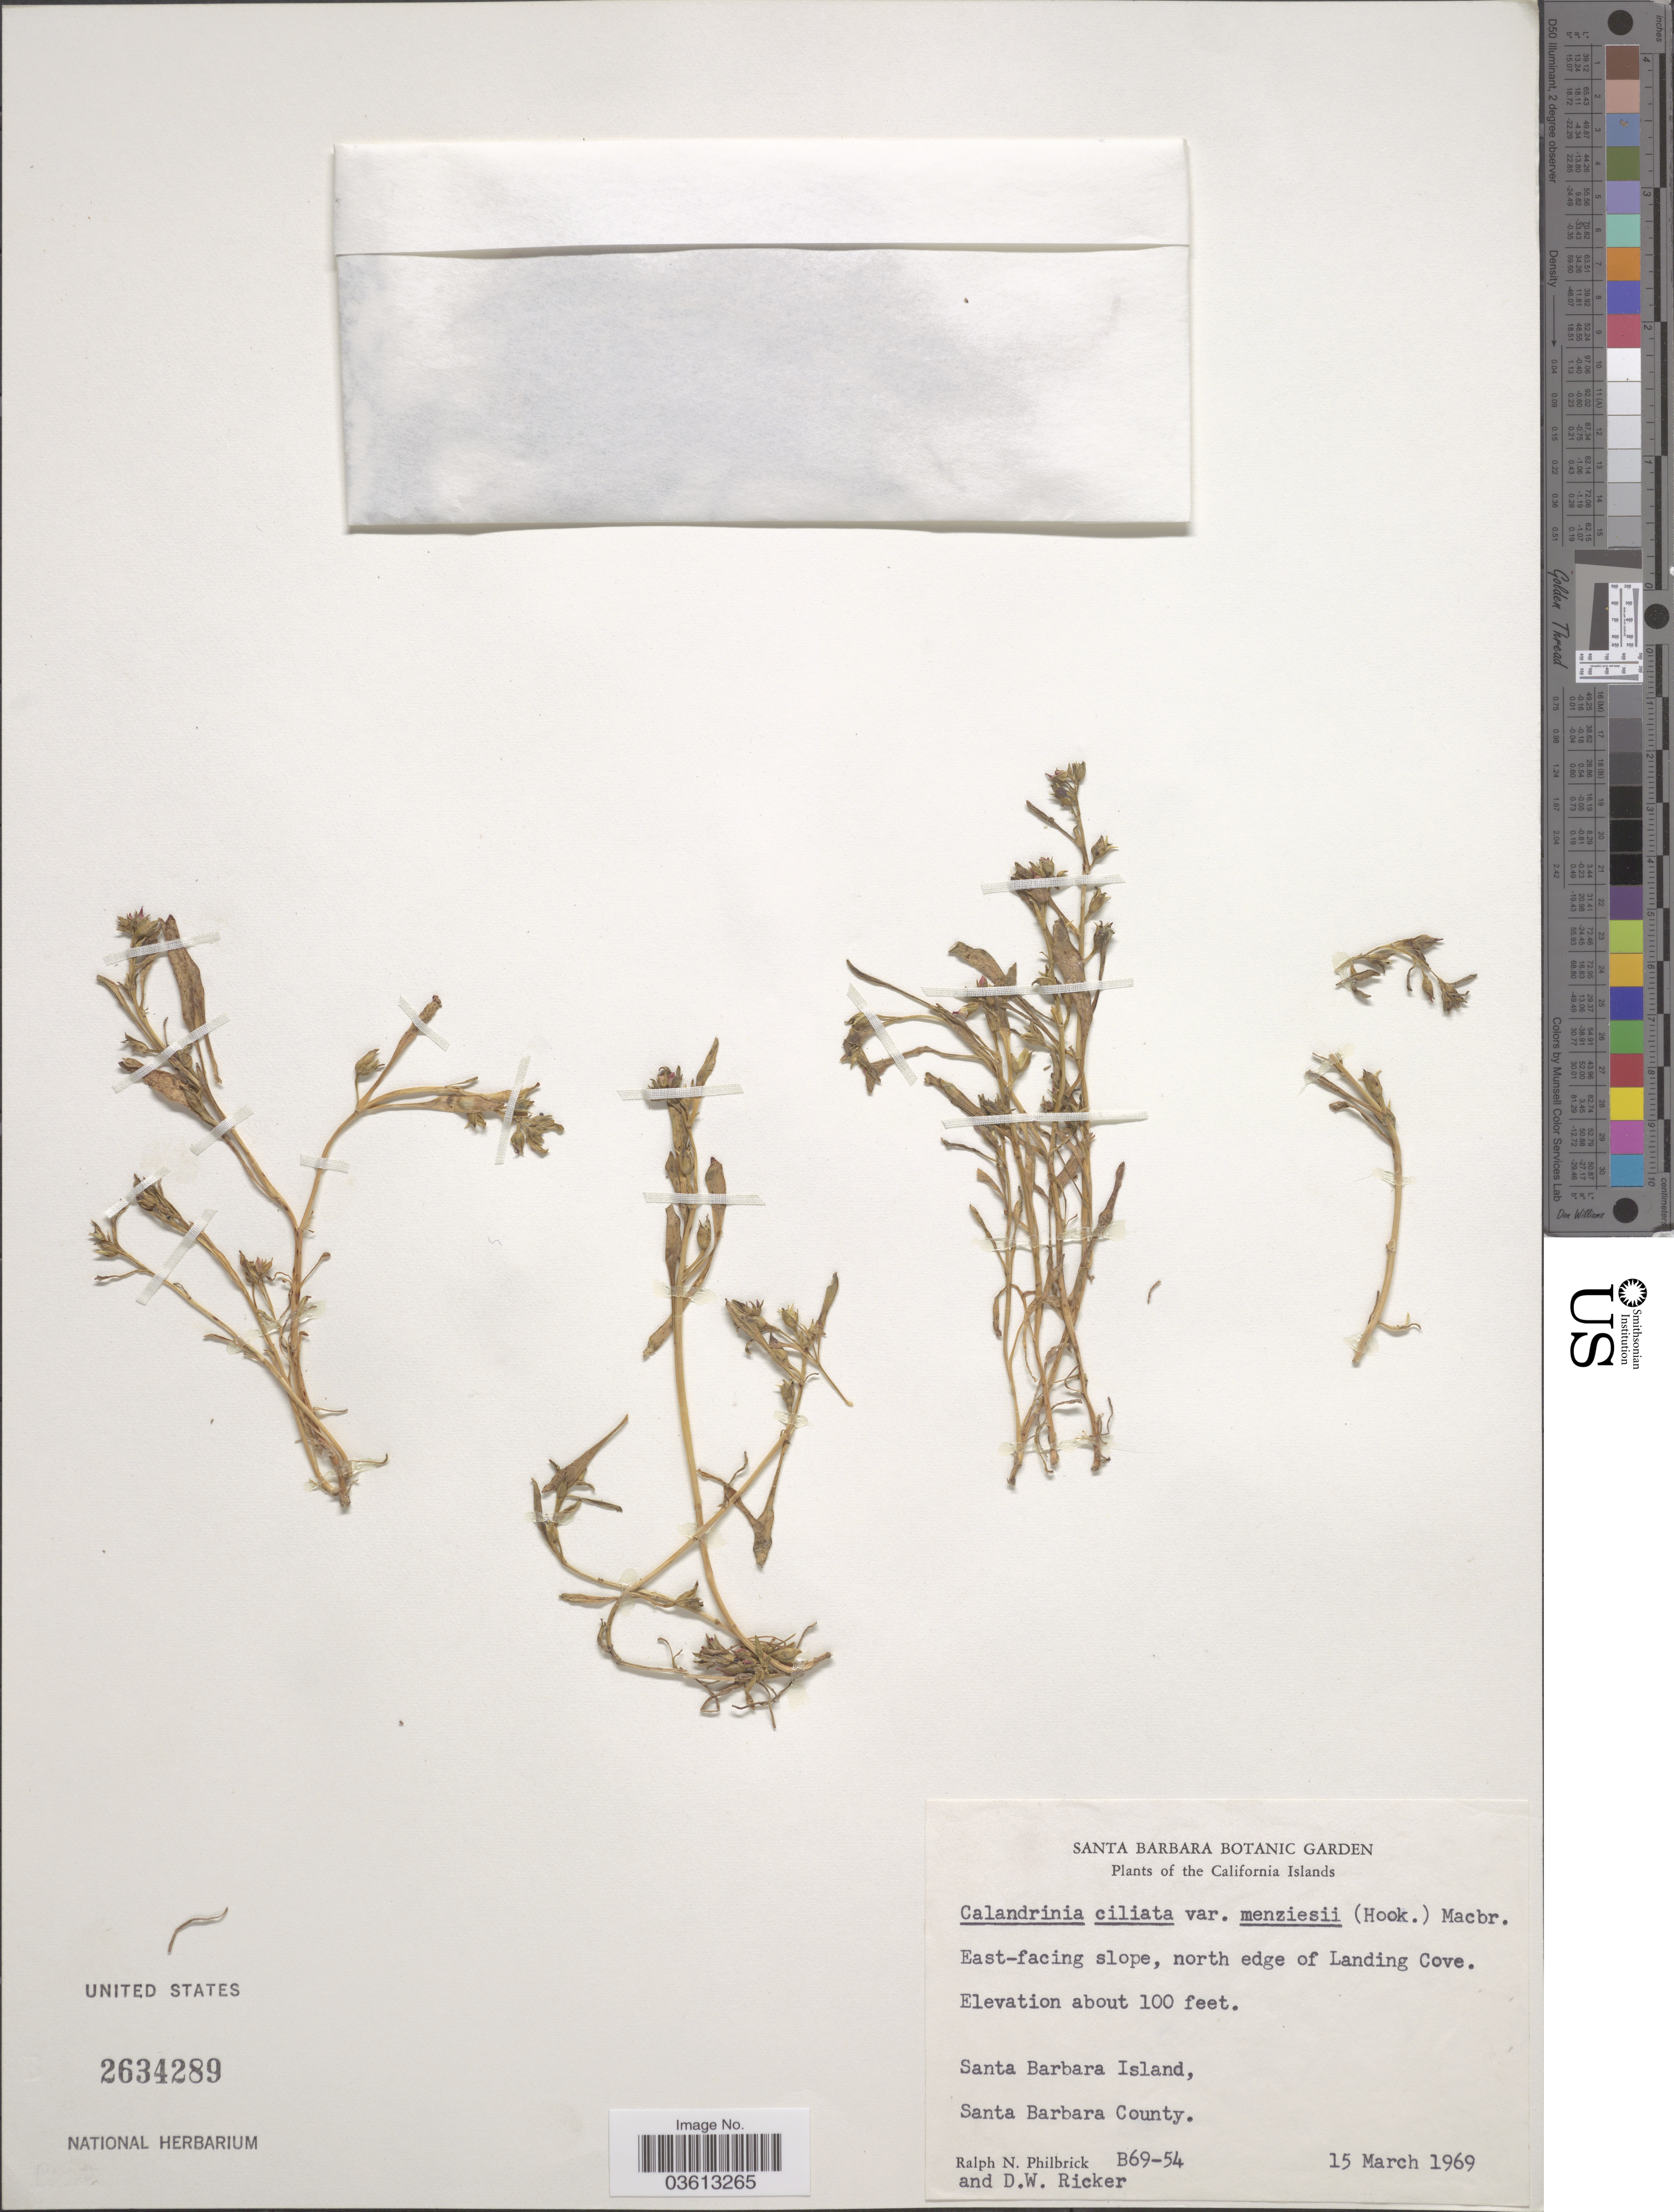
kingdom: Plantae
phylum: Tracheophyta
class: Magnoliopsida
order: Caryophyllales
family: Montiaceae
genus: Calandrinia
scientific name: Calandrinia ciliata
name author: (Ruiz & Pav.) DC.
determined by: Strong, Mark T., (BOT), Smithsonian Institution - National Museum of Natural History (UNITED STATES)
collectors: R. Philbrick & D. Ricker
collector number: B69-54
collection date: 1969-03-15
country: United States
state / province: California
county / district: Santa Barbara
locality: The California Islands. East-facing slope, north edge of Landing Cove. Santa Barbara Island, Santa Barbara County.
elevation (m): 30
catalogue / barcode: US 2634289